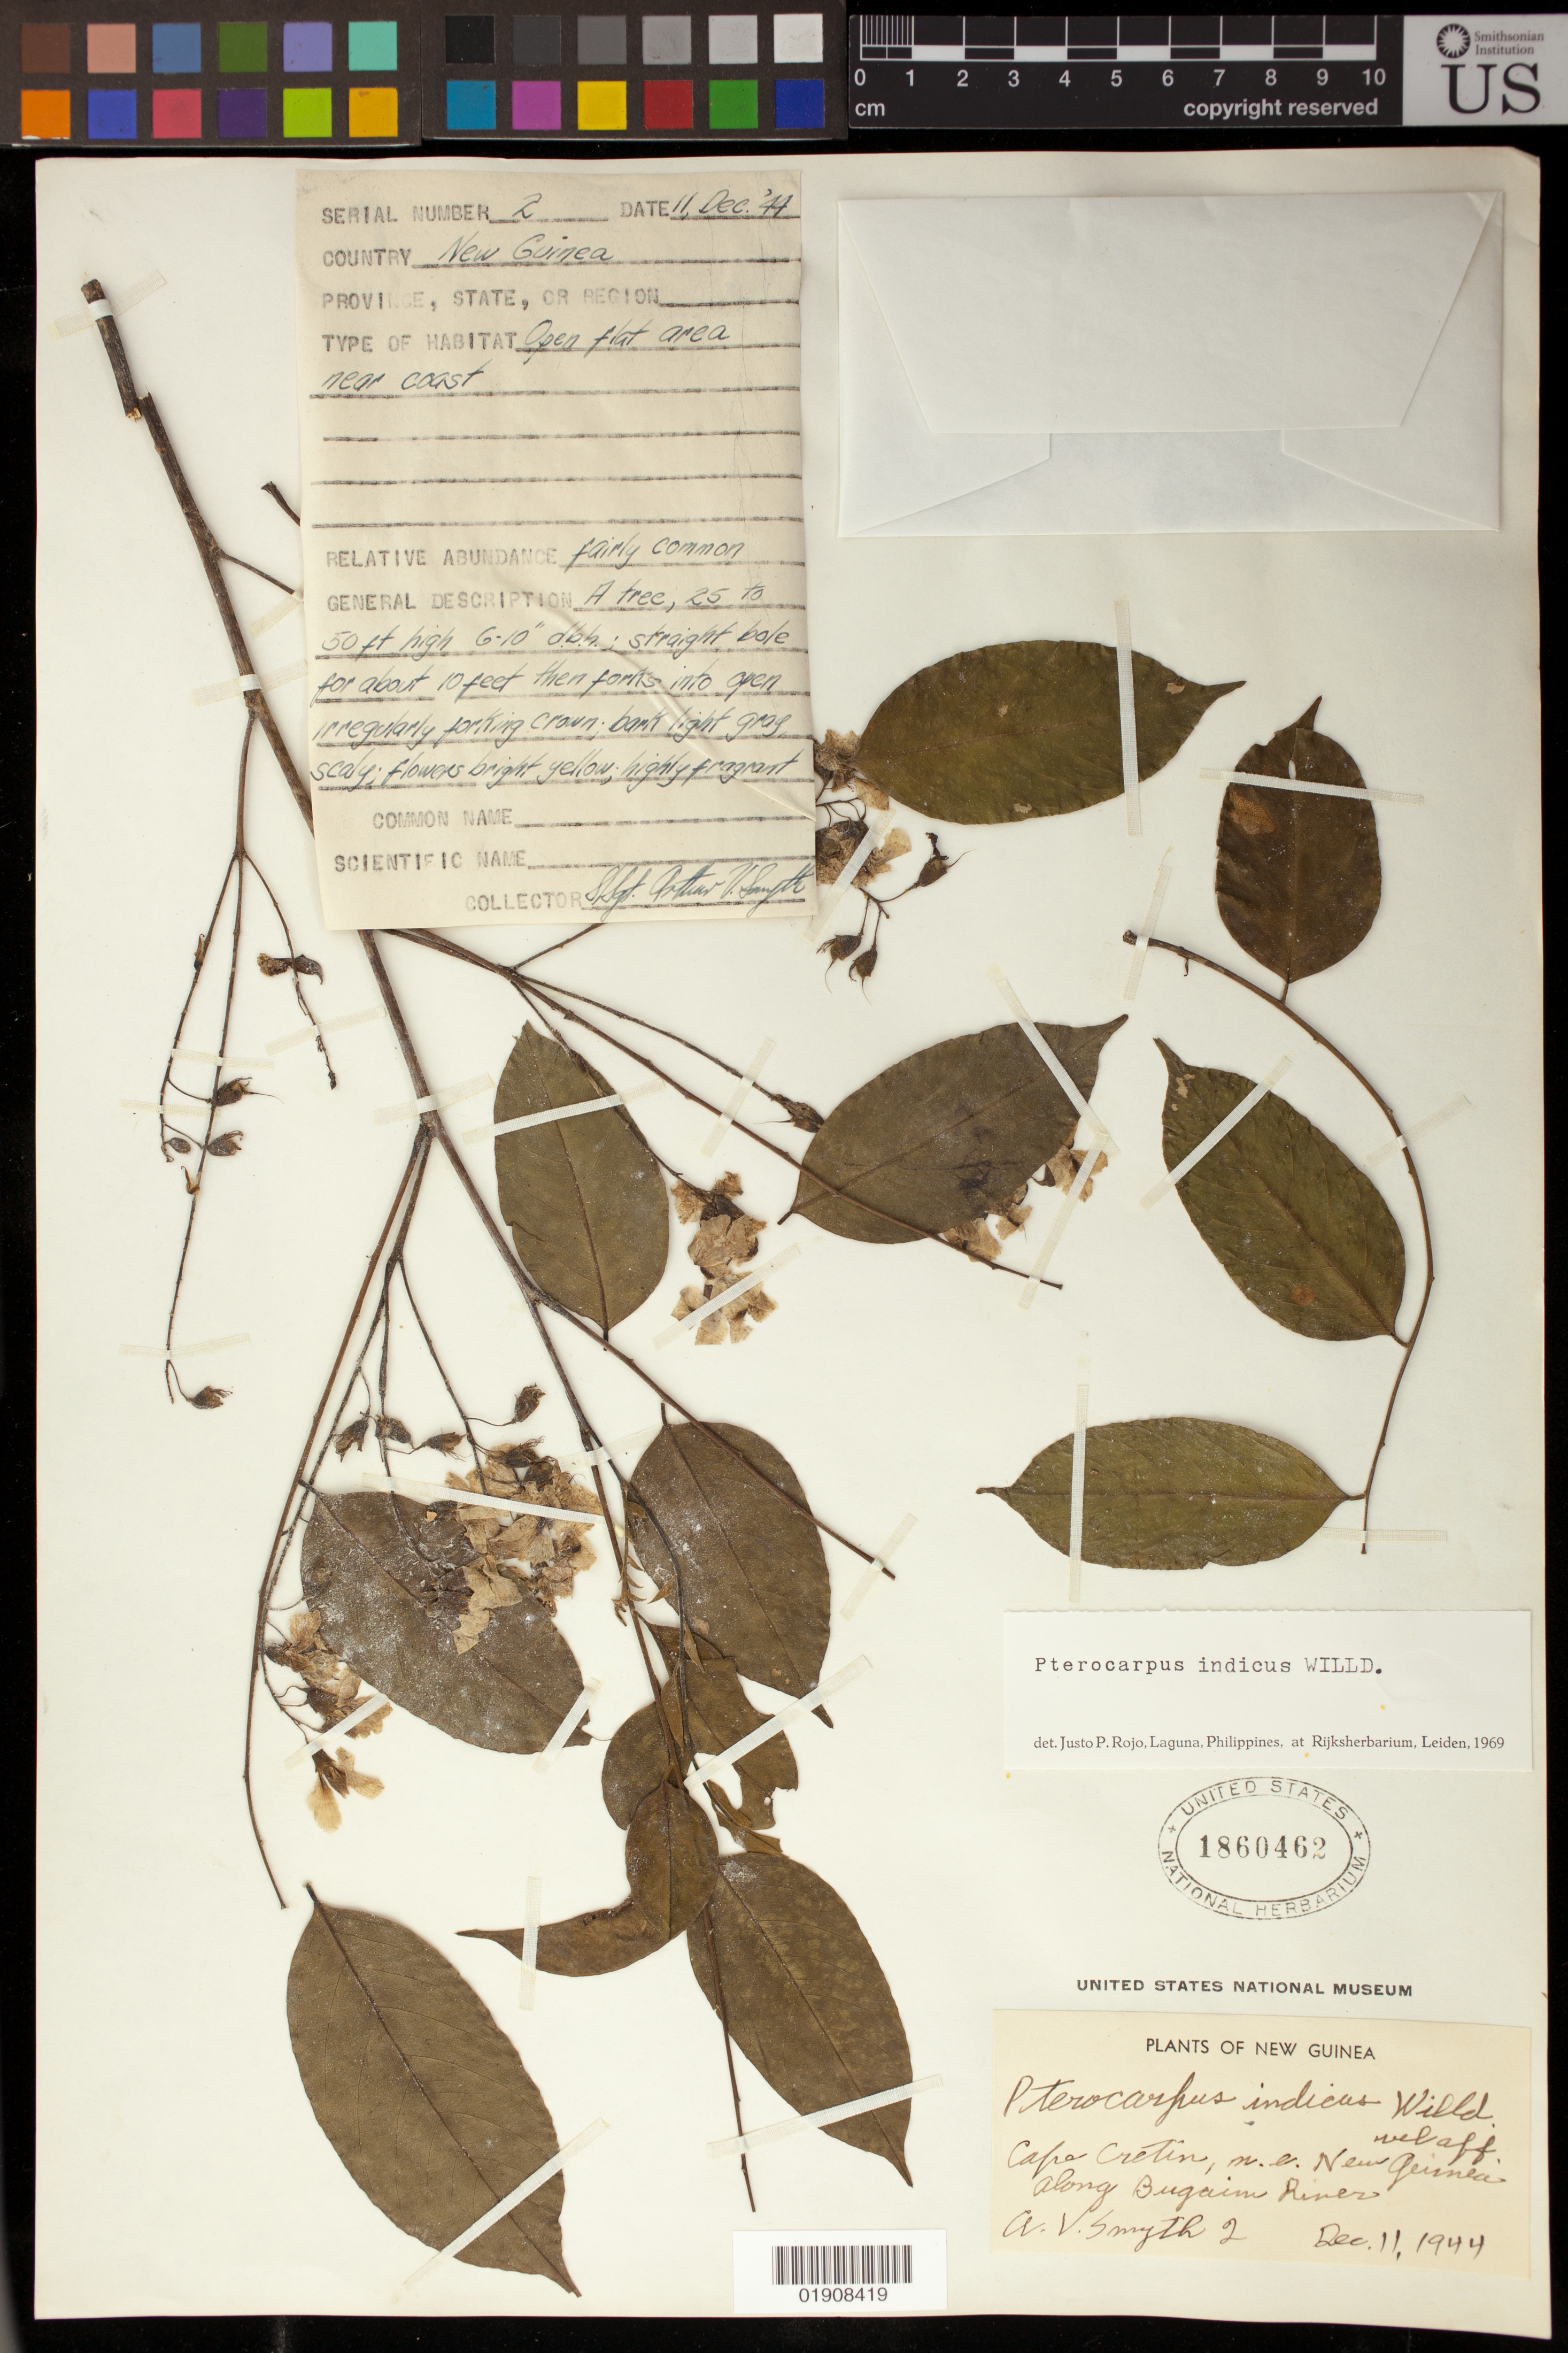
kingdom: Plantae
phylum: Tracheophyta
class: Magnoliopsida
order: Fabales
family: Fabaceae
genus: Pterocarpus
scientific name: Pterocarpus indicus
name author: Willd.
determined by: Rojo, Justo P., (L), Nationaal Herbarium Nederland, Leiden University branch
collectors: A. V. Smyth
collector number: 2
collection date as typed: Dec. 11, 1944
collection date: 1944-12-11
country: Papua New Guinea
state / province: Morobe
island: New Guinea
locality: Cape Cretin, n.e. New Guinea along Bugaim River.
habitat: Open flat area near coast.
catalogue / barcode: US 1860462